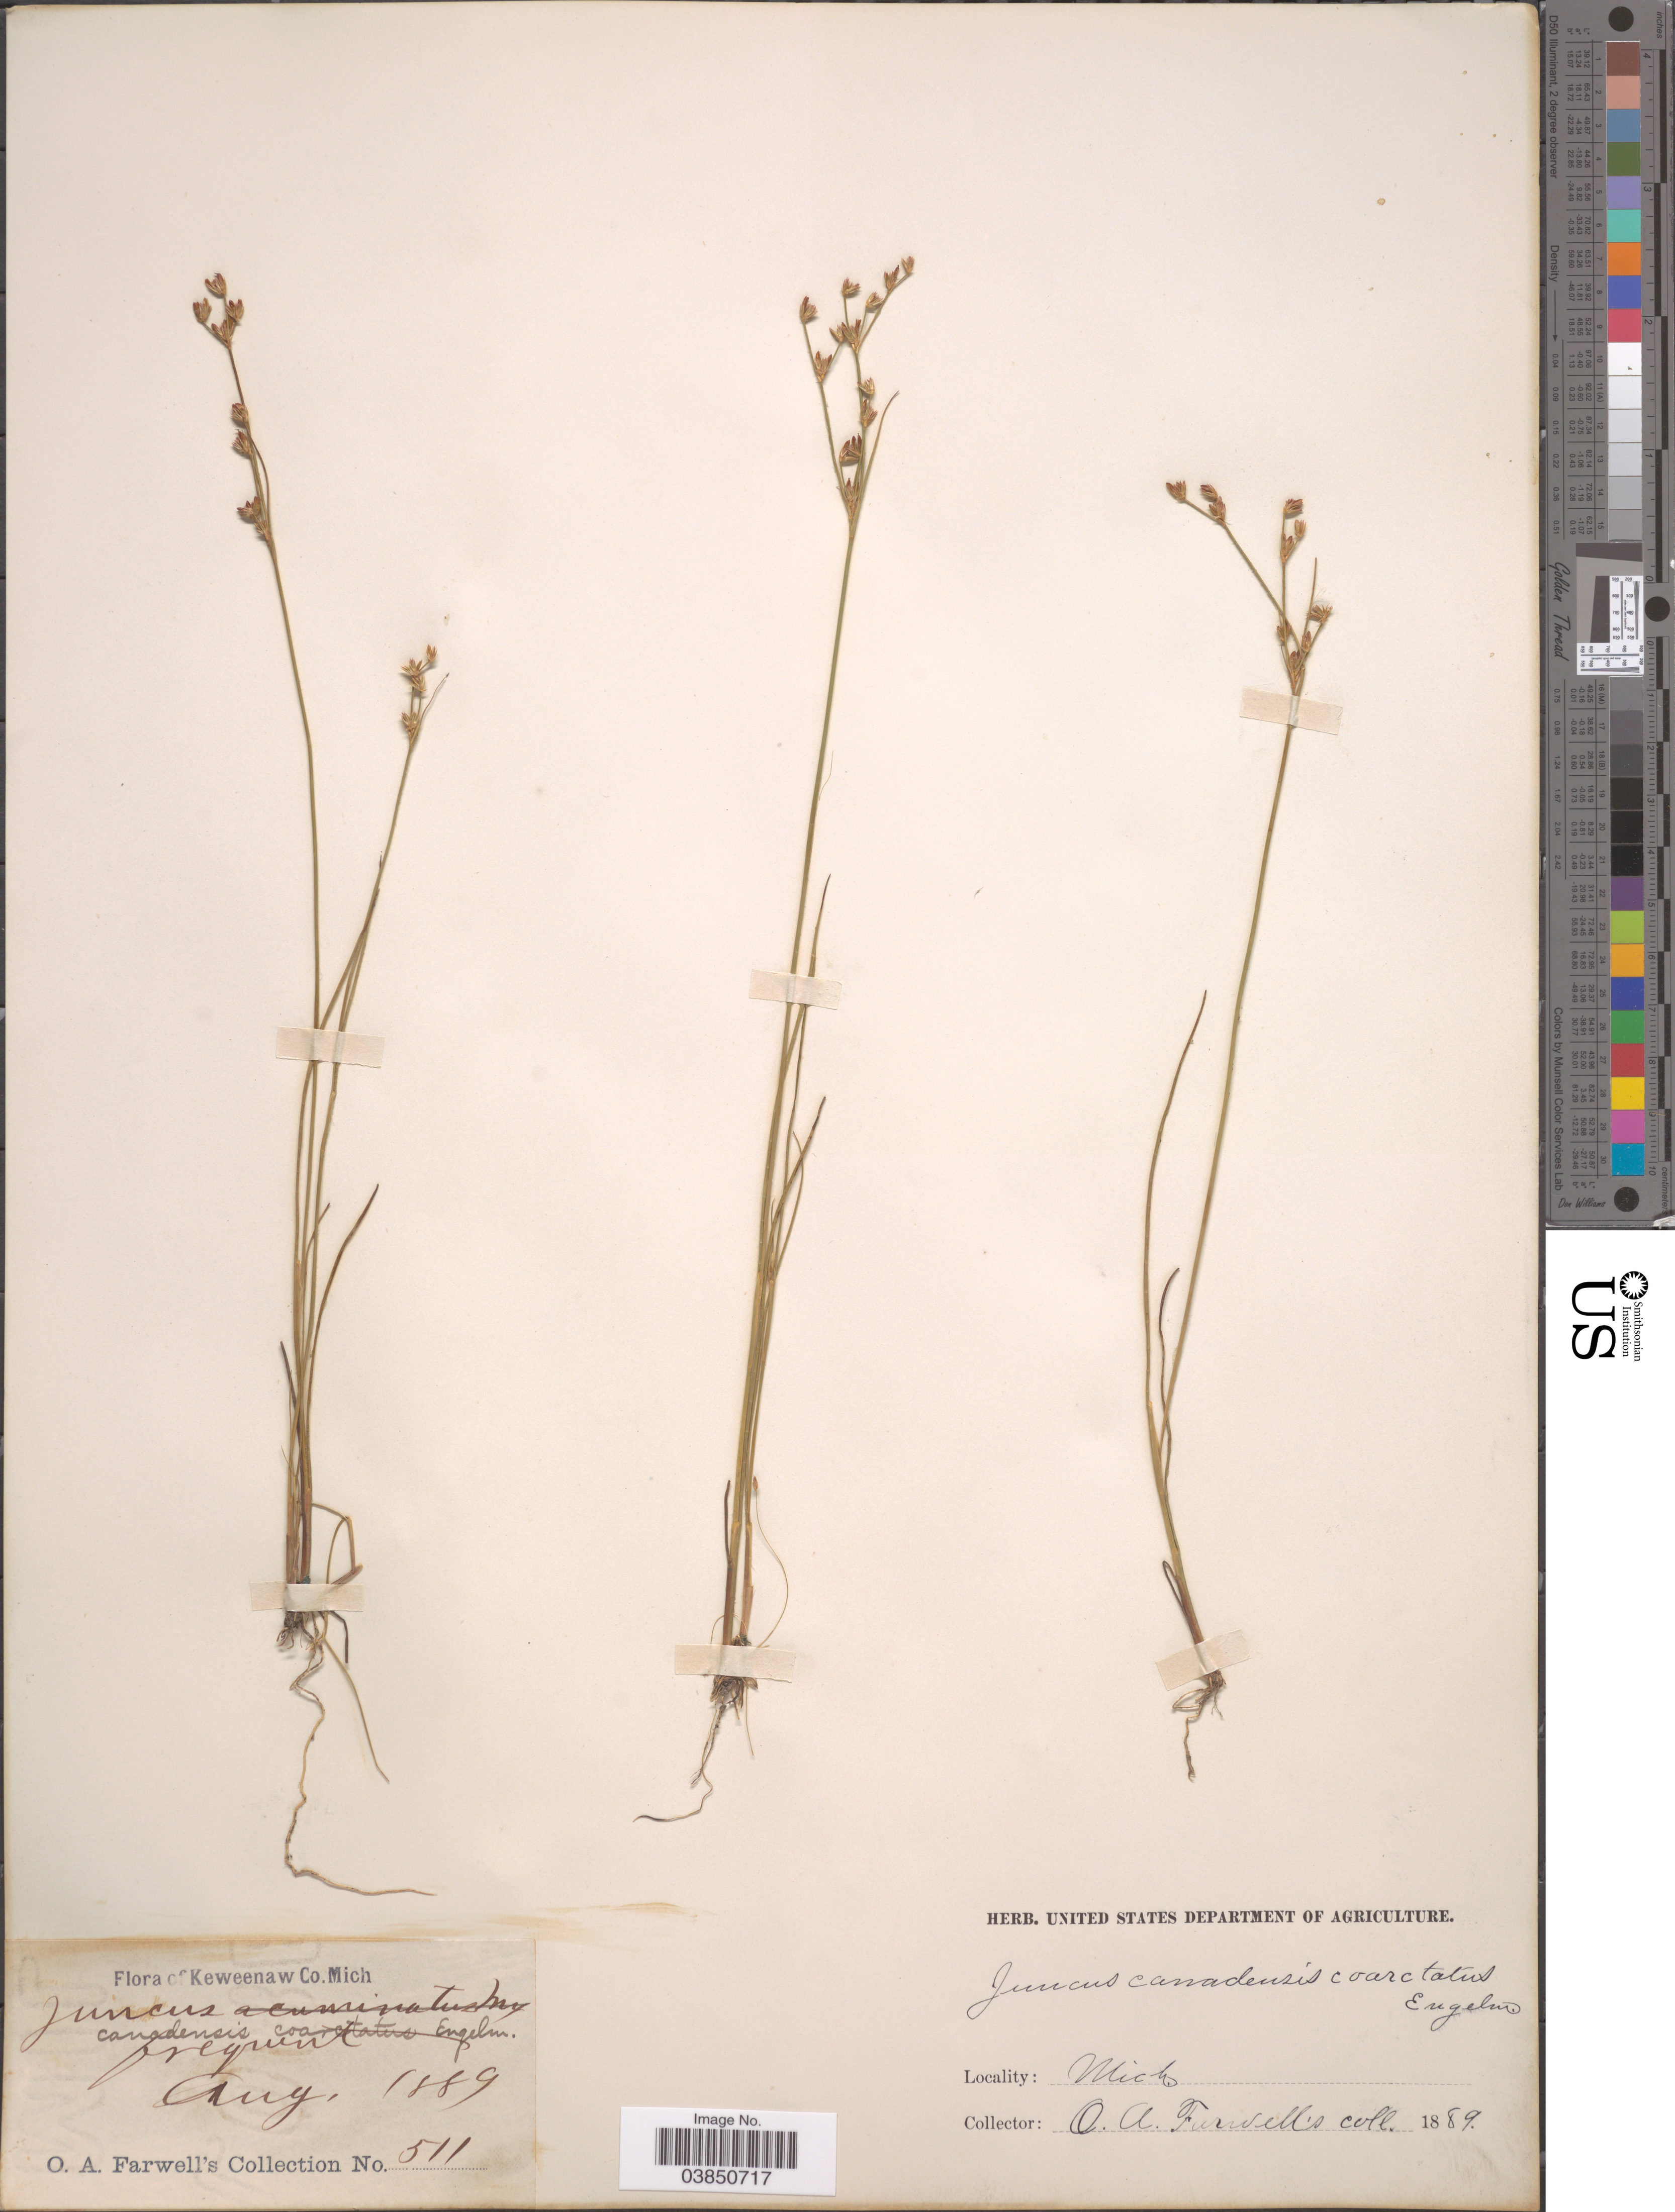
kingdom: Plantae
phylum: Tracheophyta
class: Liliopsida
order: Poales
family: Juncaceae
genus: Juncus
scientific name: Juncus brevicaudatus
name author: (Engelm.) Fernald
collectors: O. Farwell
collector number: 511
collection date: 1889-08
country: United States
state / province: Michigan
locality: Keweenaw Co.